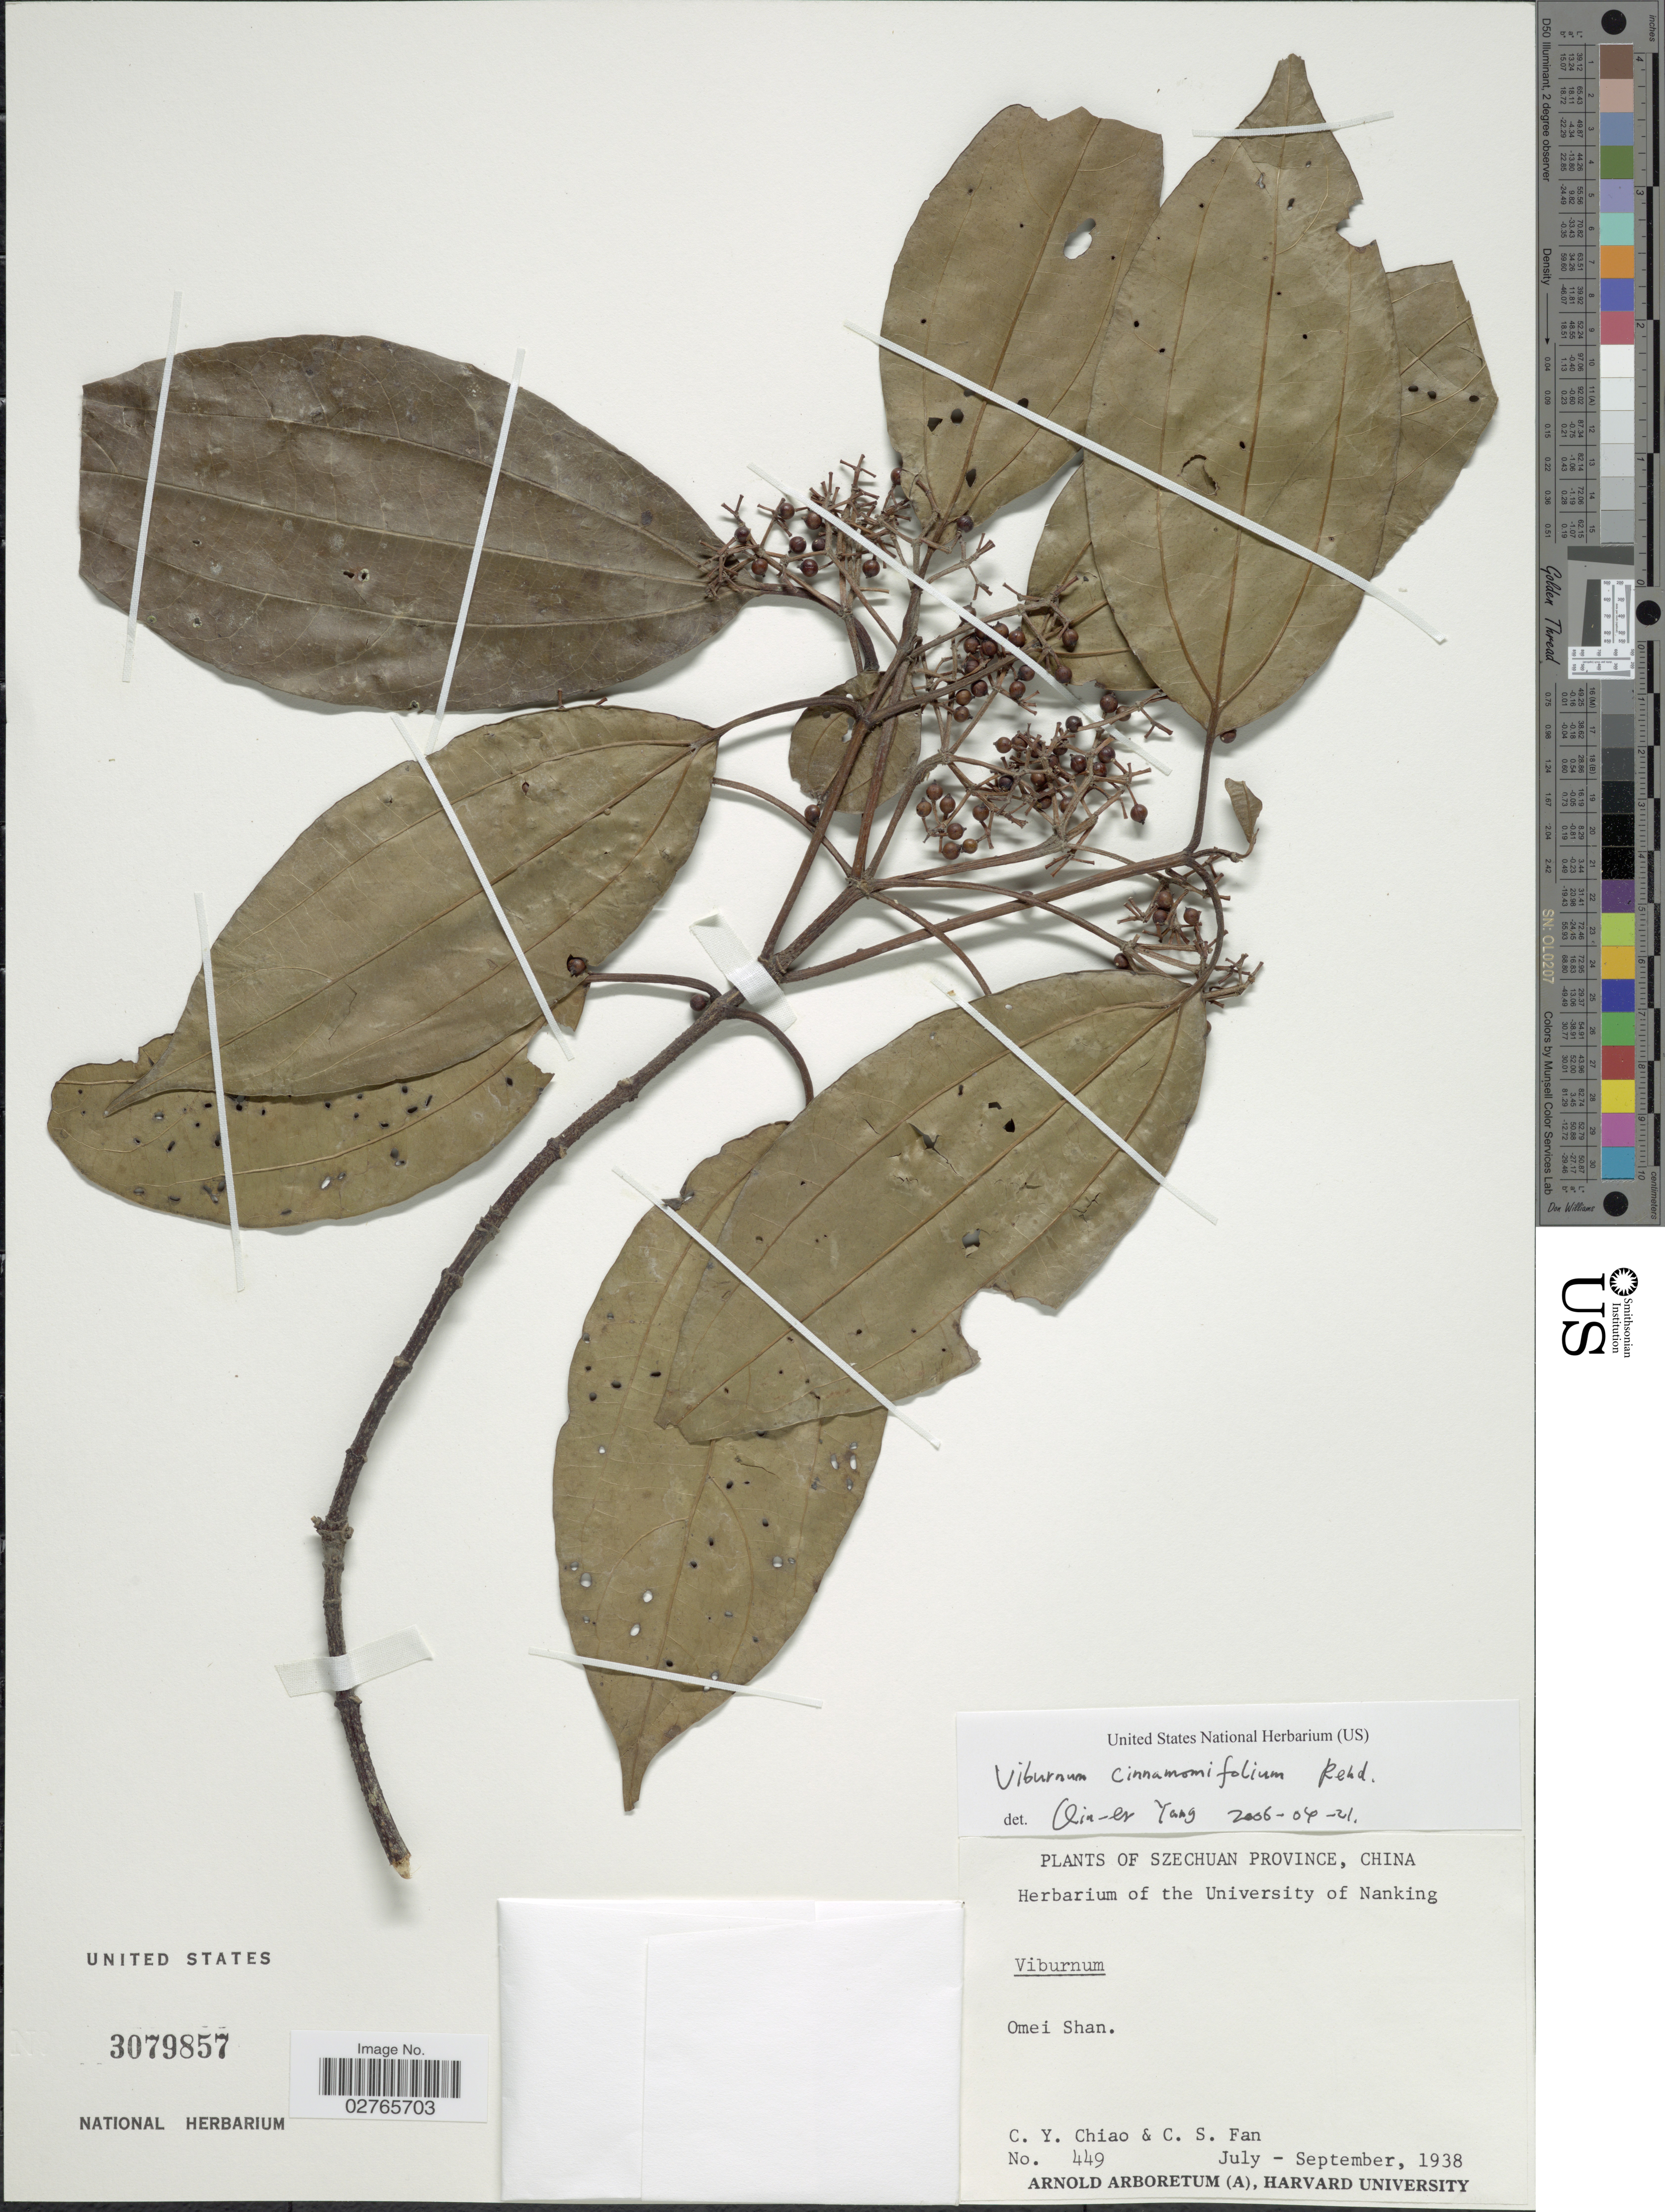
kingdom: Plantae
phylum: Tracheophyta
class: Magnoliopsida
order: Dipsacales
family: Viburnaceae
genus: Viburnum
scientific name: Viburnum cinnamomifolium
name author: Rehder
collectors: C. Y. Chiao & C. S. Fan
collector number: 449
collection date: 1938-07/1938-09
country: China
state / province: Sichuan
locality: Szechuan Province. Omei Shan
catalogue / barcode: US 3079857